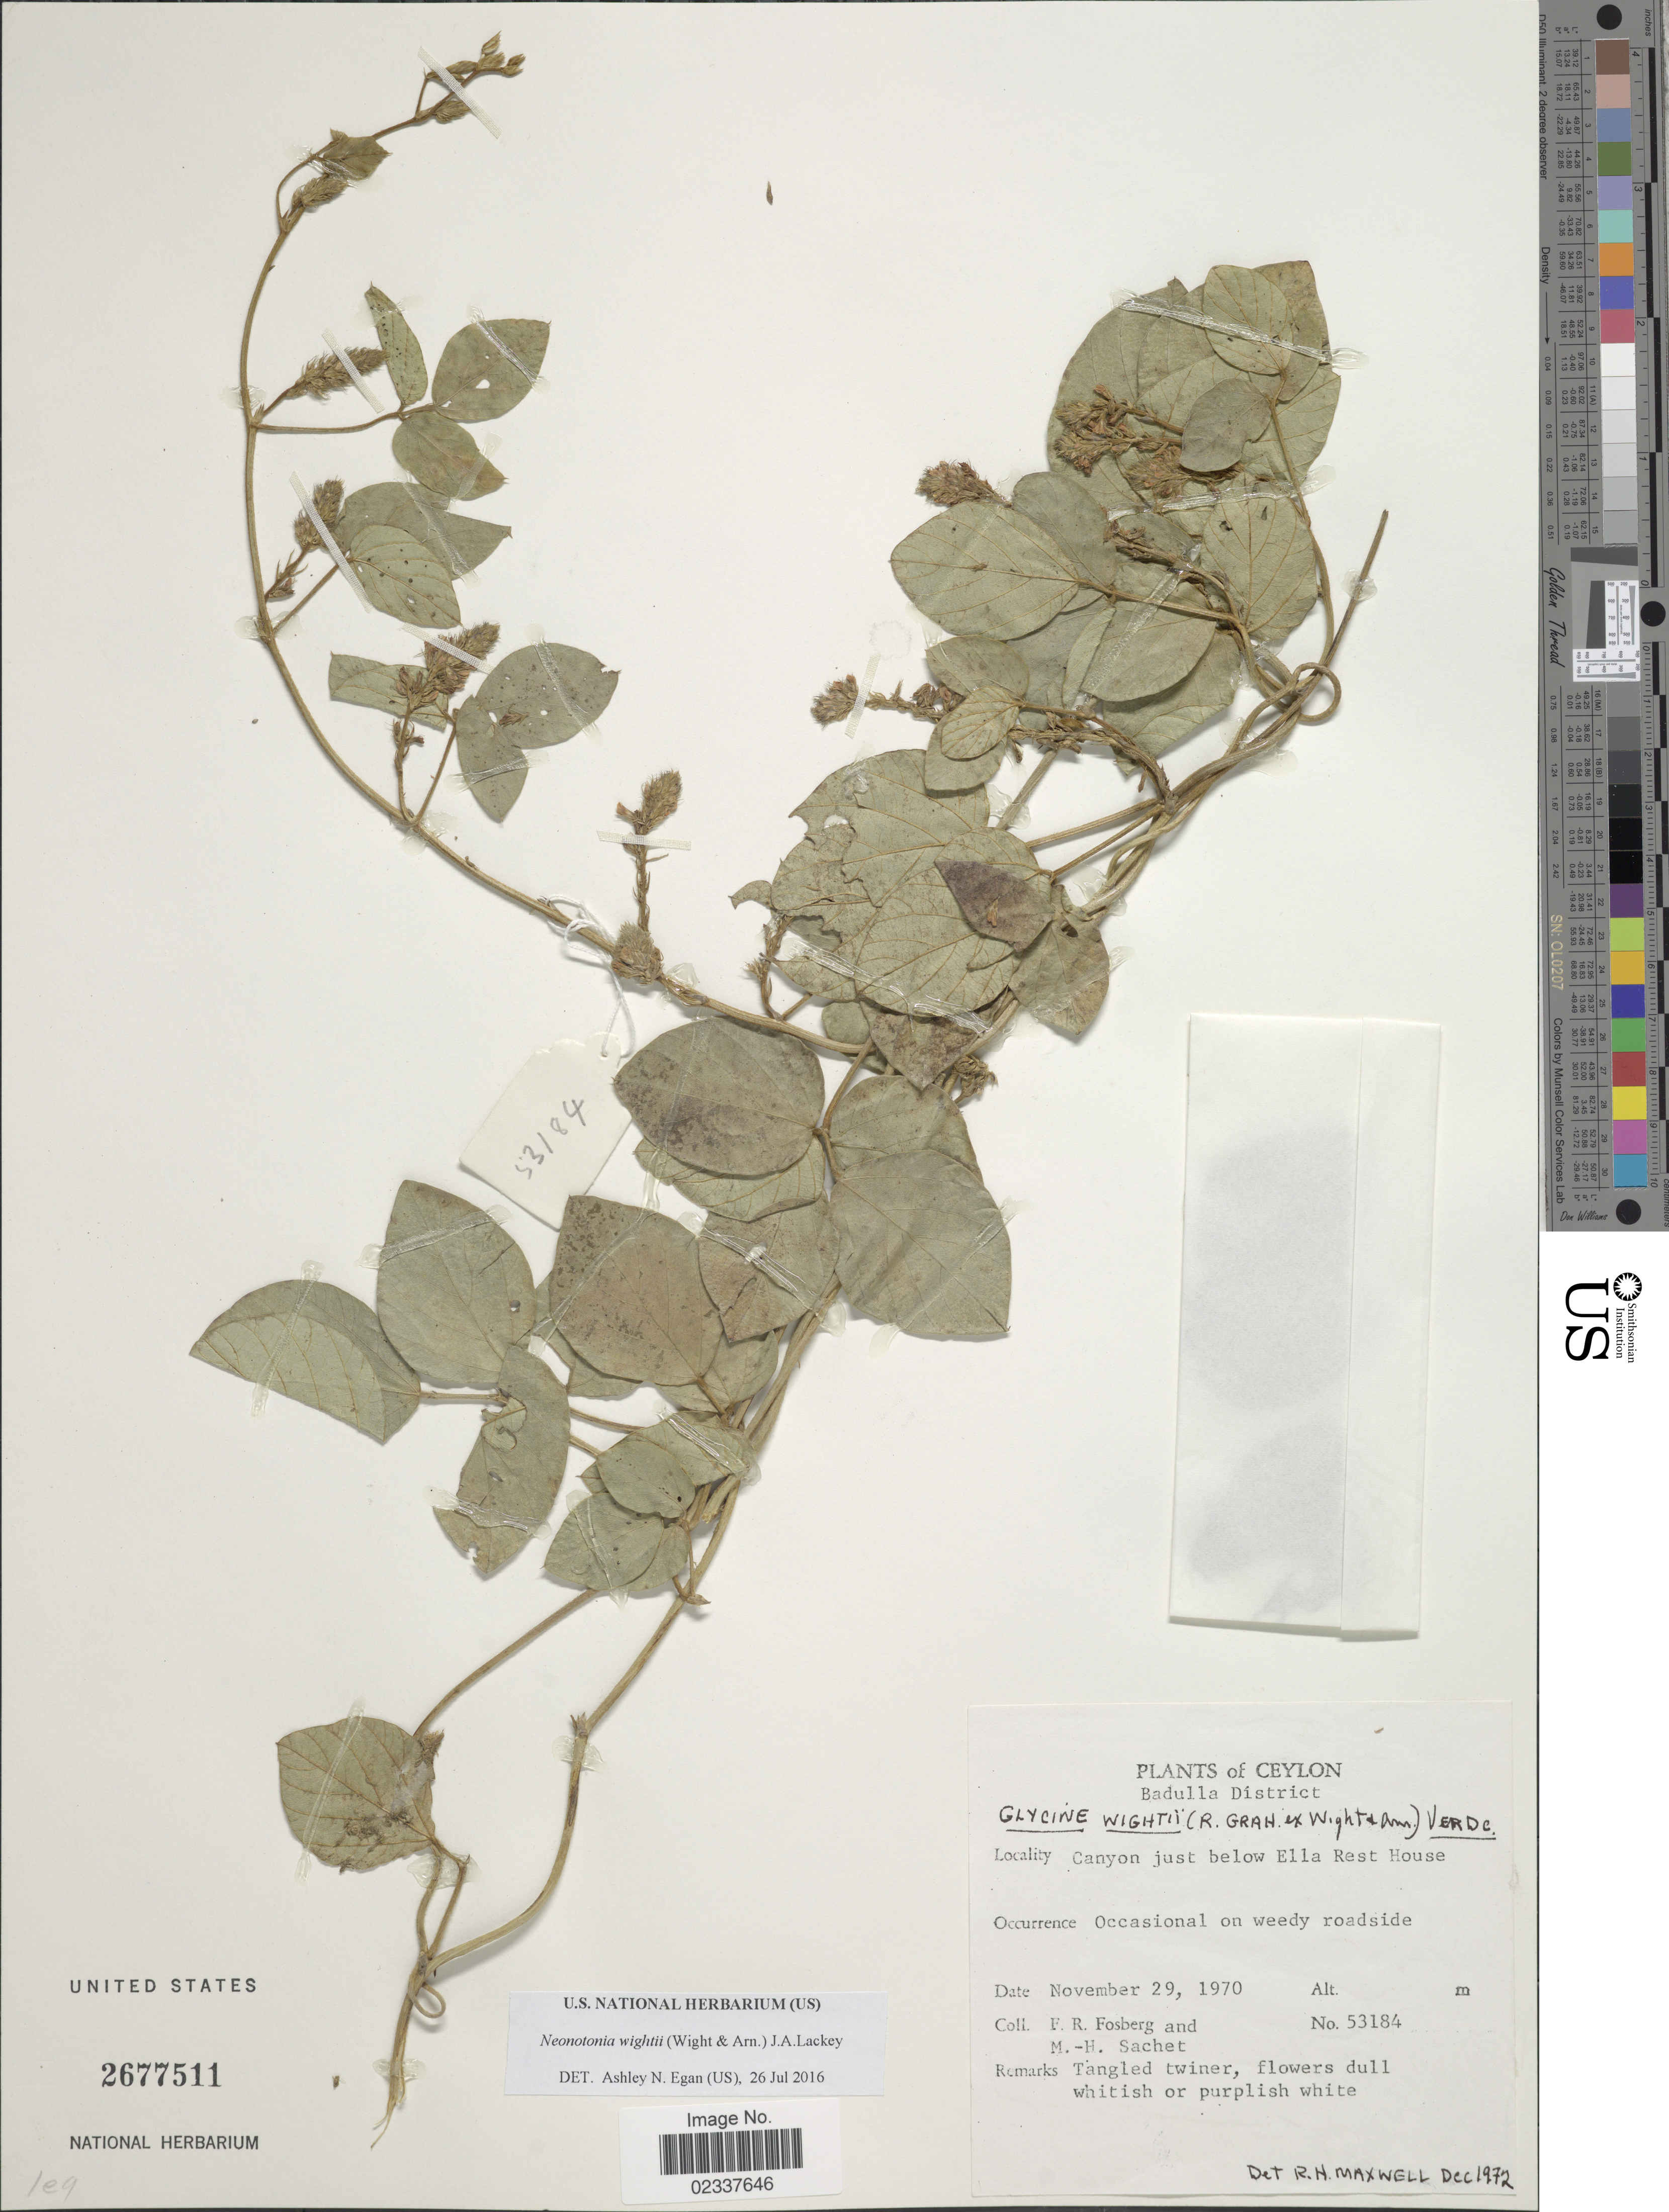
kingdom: Plantae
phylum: Tracheophyta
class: Magnoliopsida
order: Fabales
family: Fabaceae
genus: Neonotonia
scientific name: Neonotonia wightii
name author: (Arn.) J.A. Lackey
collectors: F. R. Fosberg & M.-H. Sachet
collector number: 53184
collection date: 1970-11-29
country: Sri Lanka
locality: Ceylon, Badulla District, Canyon just below Ella Rest House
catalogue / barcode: US 2677511